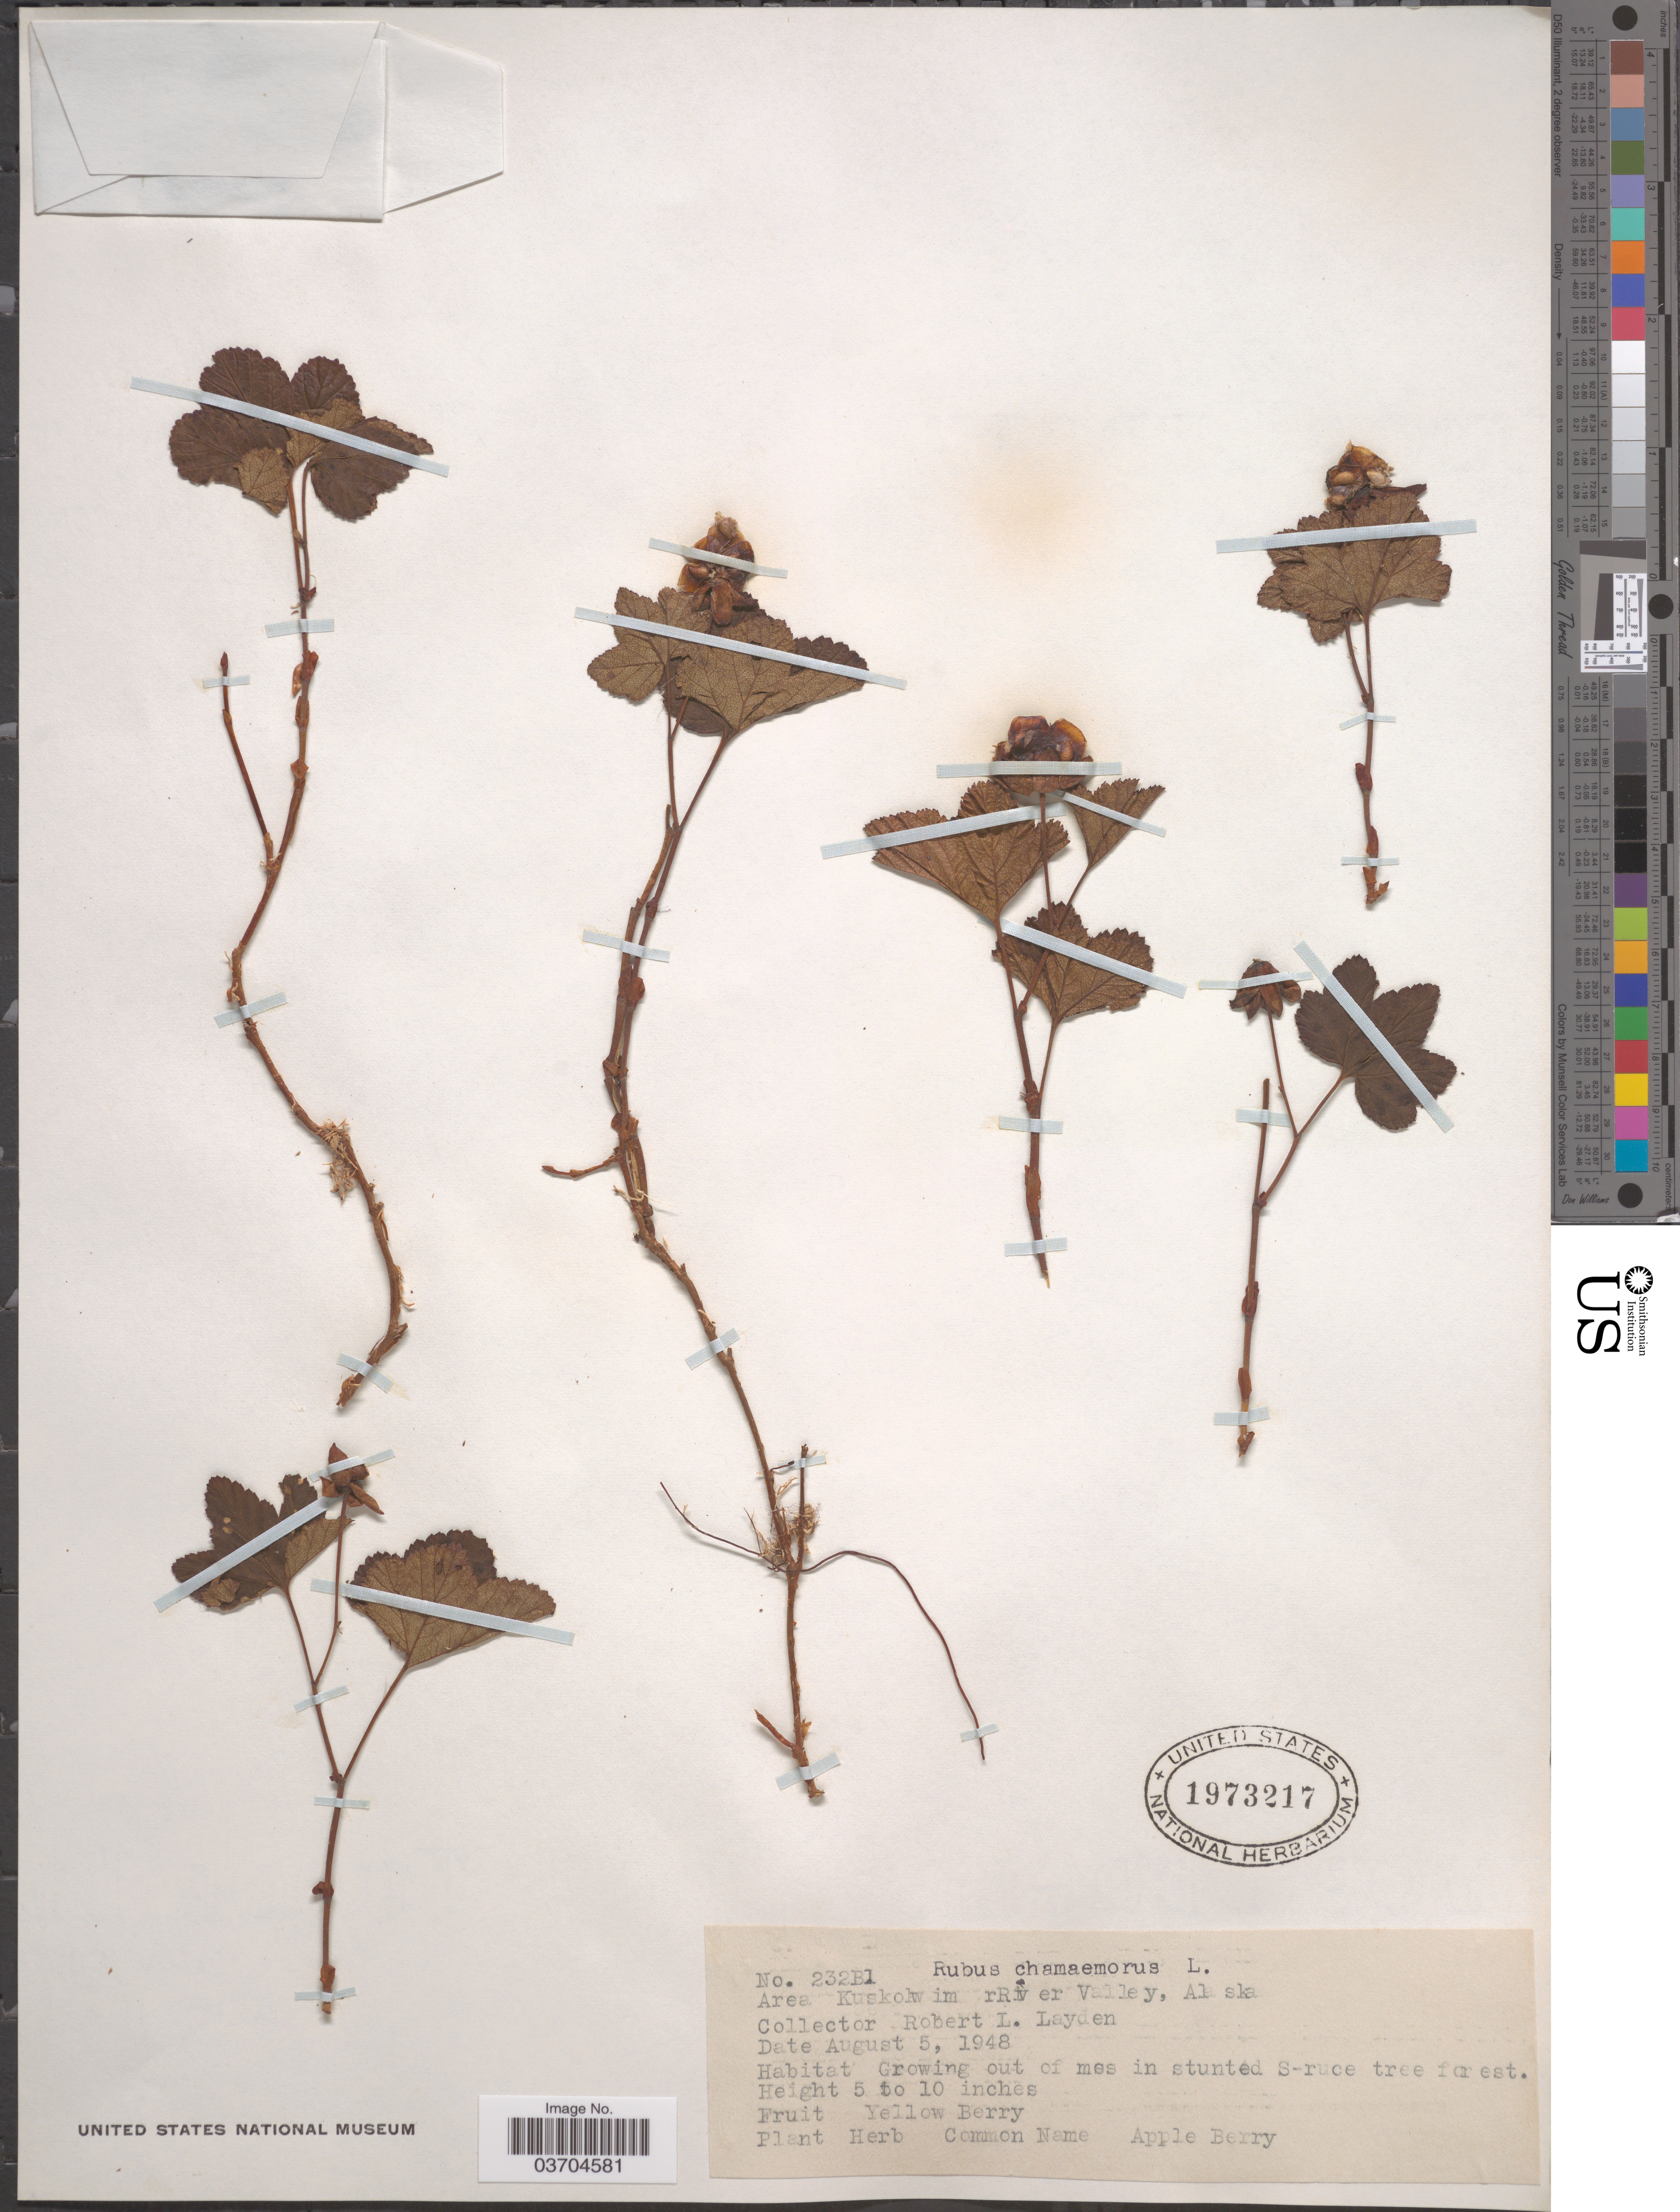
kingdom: Plantae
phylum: Tracheophyta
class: Magnoliopsida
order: Rosales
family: Rosaceae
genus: Rubus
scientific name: Rubus chamaemorus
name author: L.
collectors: R. Layden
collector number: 232B1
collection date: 1948-08-05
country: United States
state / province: Alaska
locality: Area Kuskow im rRiver Valley.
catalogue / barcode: US 1973217